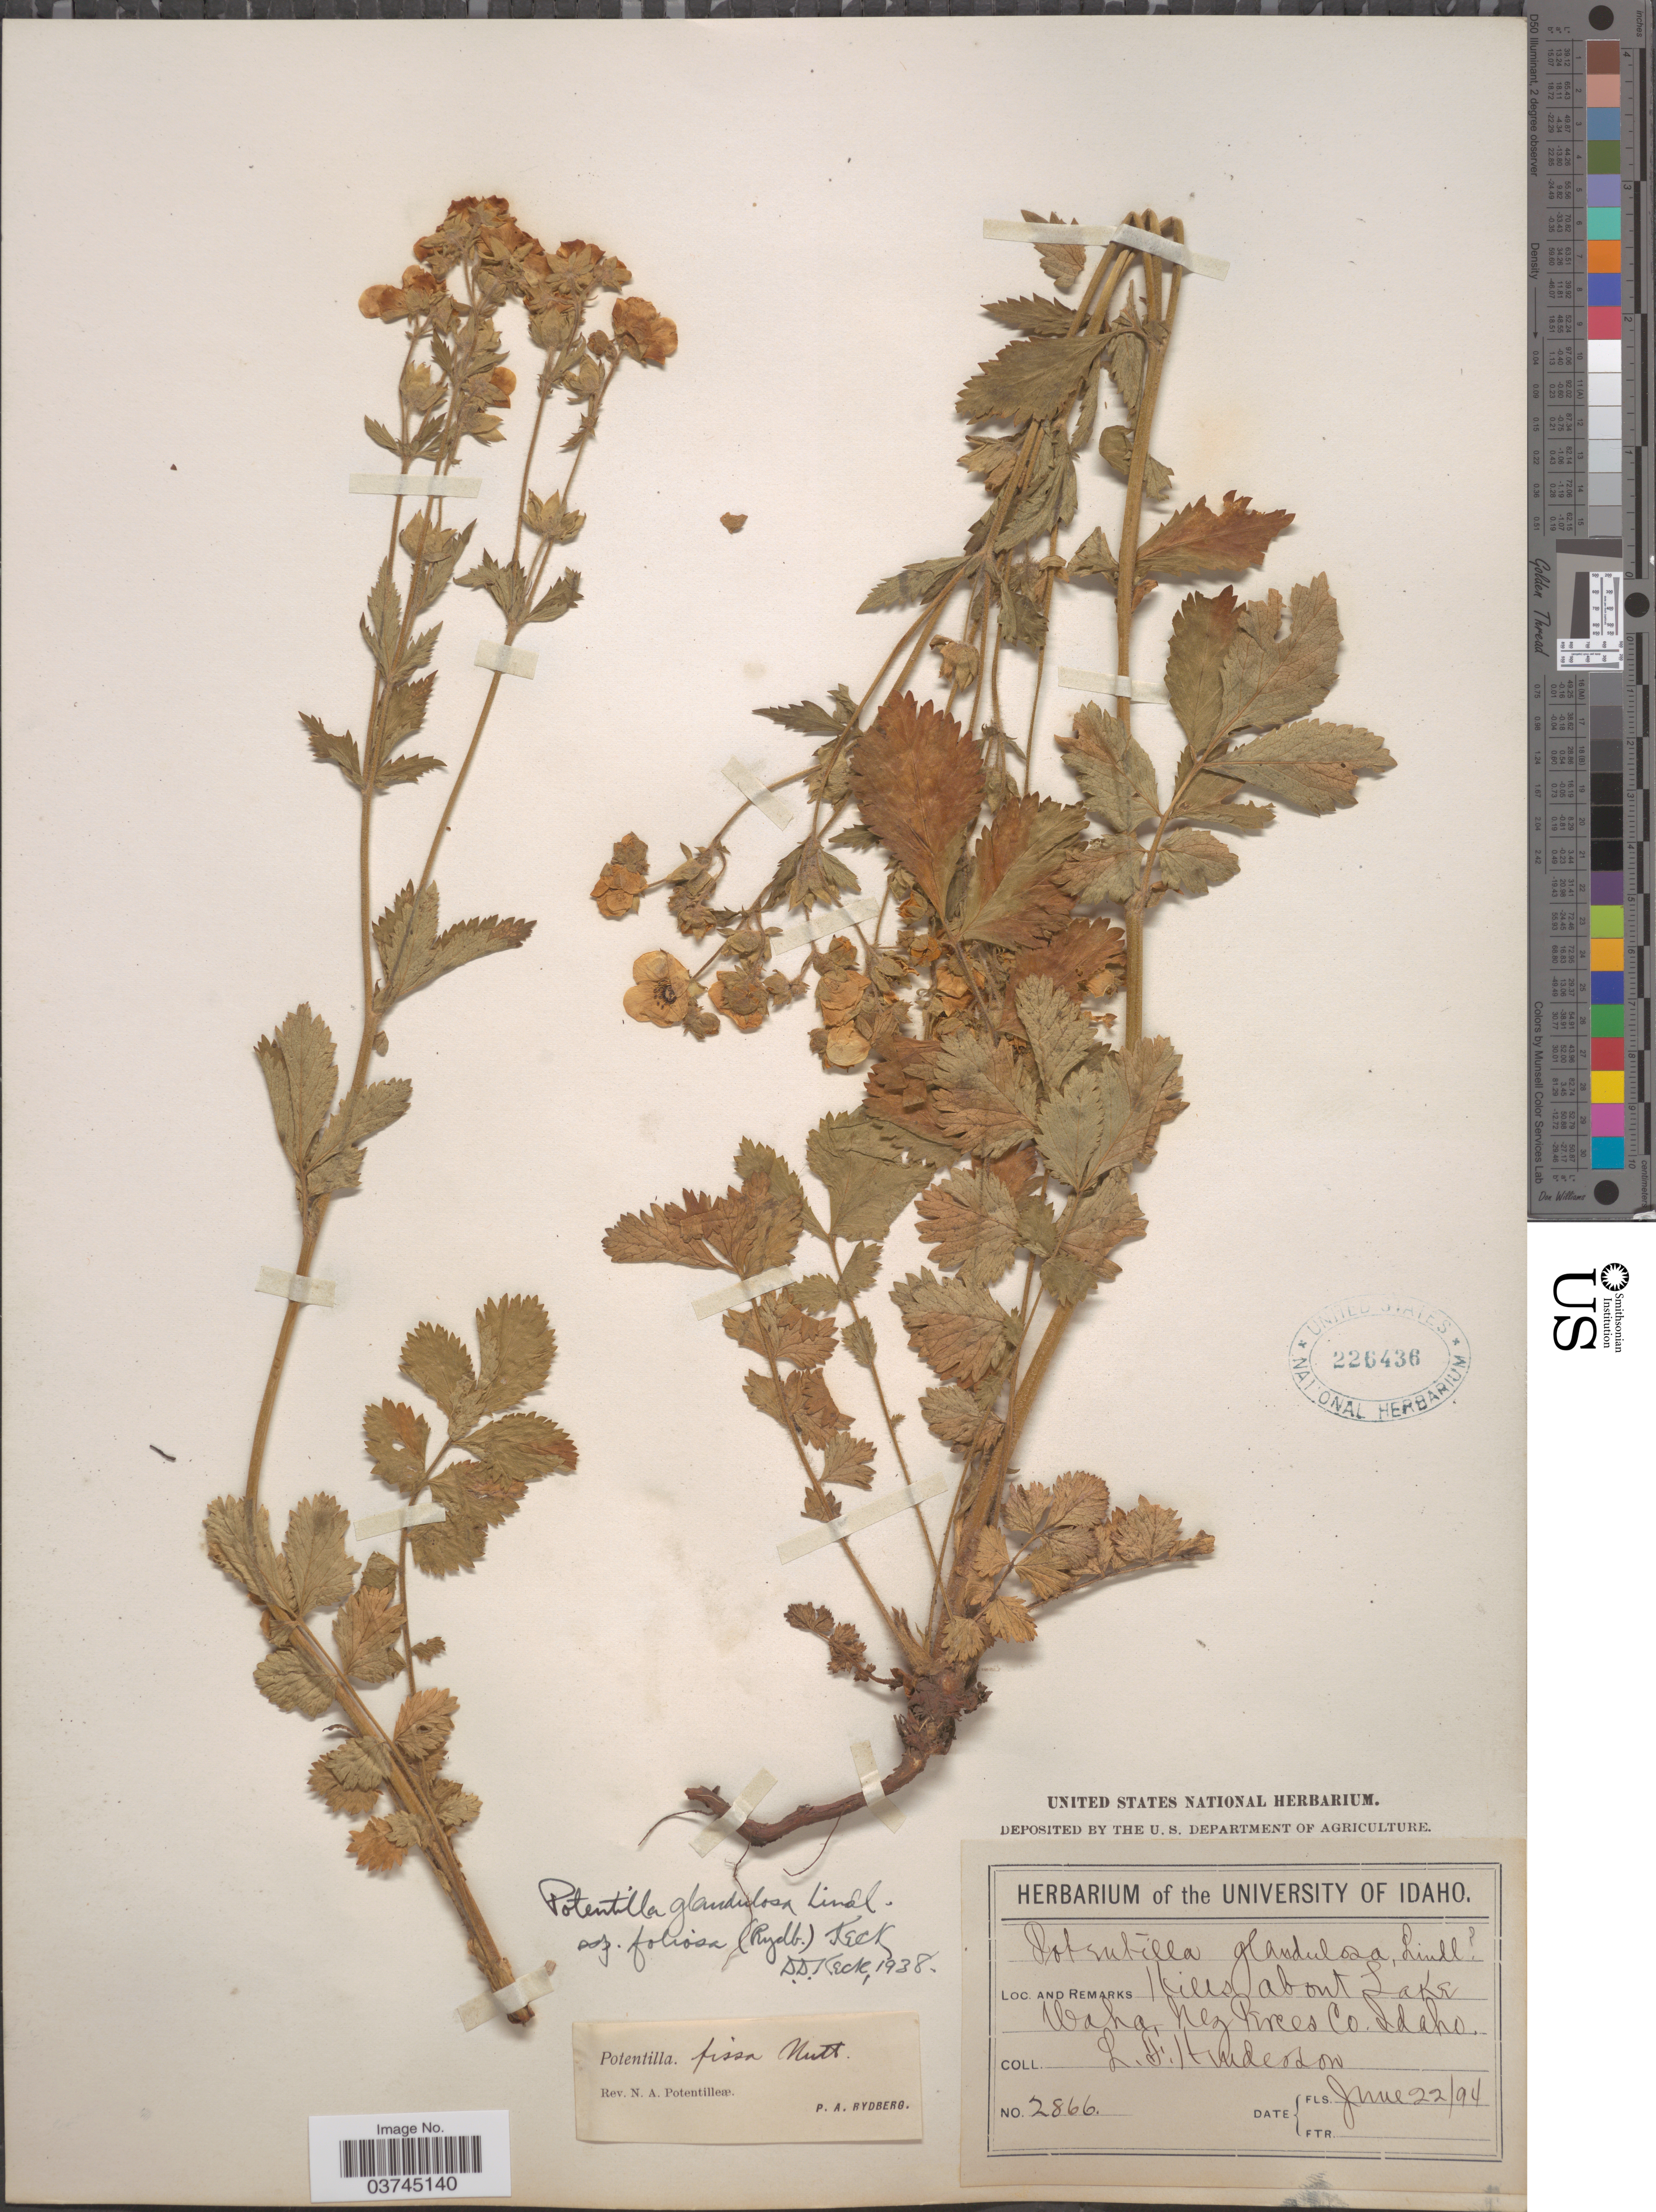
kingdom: Plantae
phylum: Tracheophyta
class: Magnoliopsida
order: Rosales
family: Rosaceae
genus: Drymocallis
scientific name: Drymocallis foliosa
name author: Rydb.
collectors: L. Henderson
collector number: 2866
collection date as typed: Transcribed d/m/y: 22/6/94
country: United States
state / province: Idaho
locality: Hills about Lake Waha, Nez Perces Co.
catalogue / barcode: US 226436